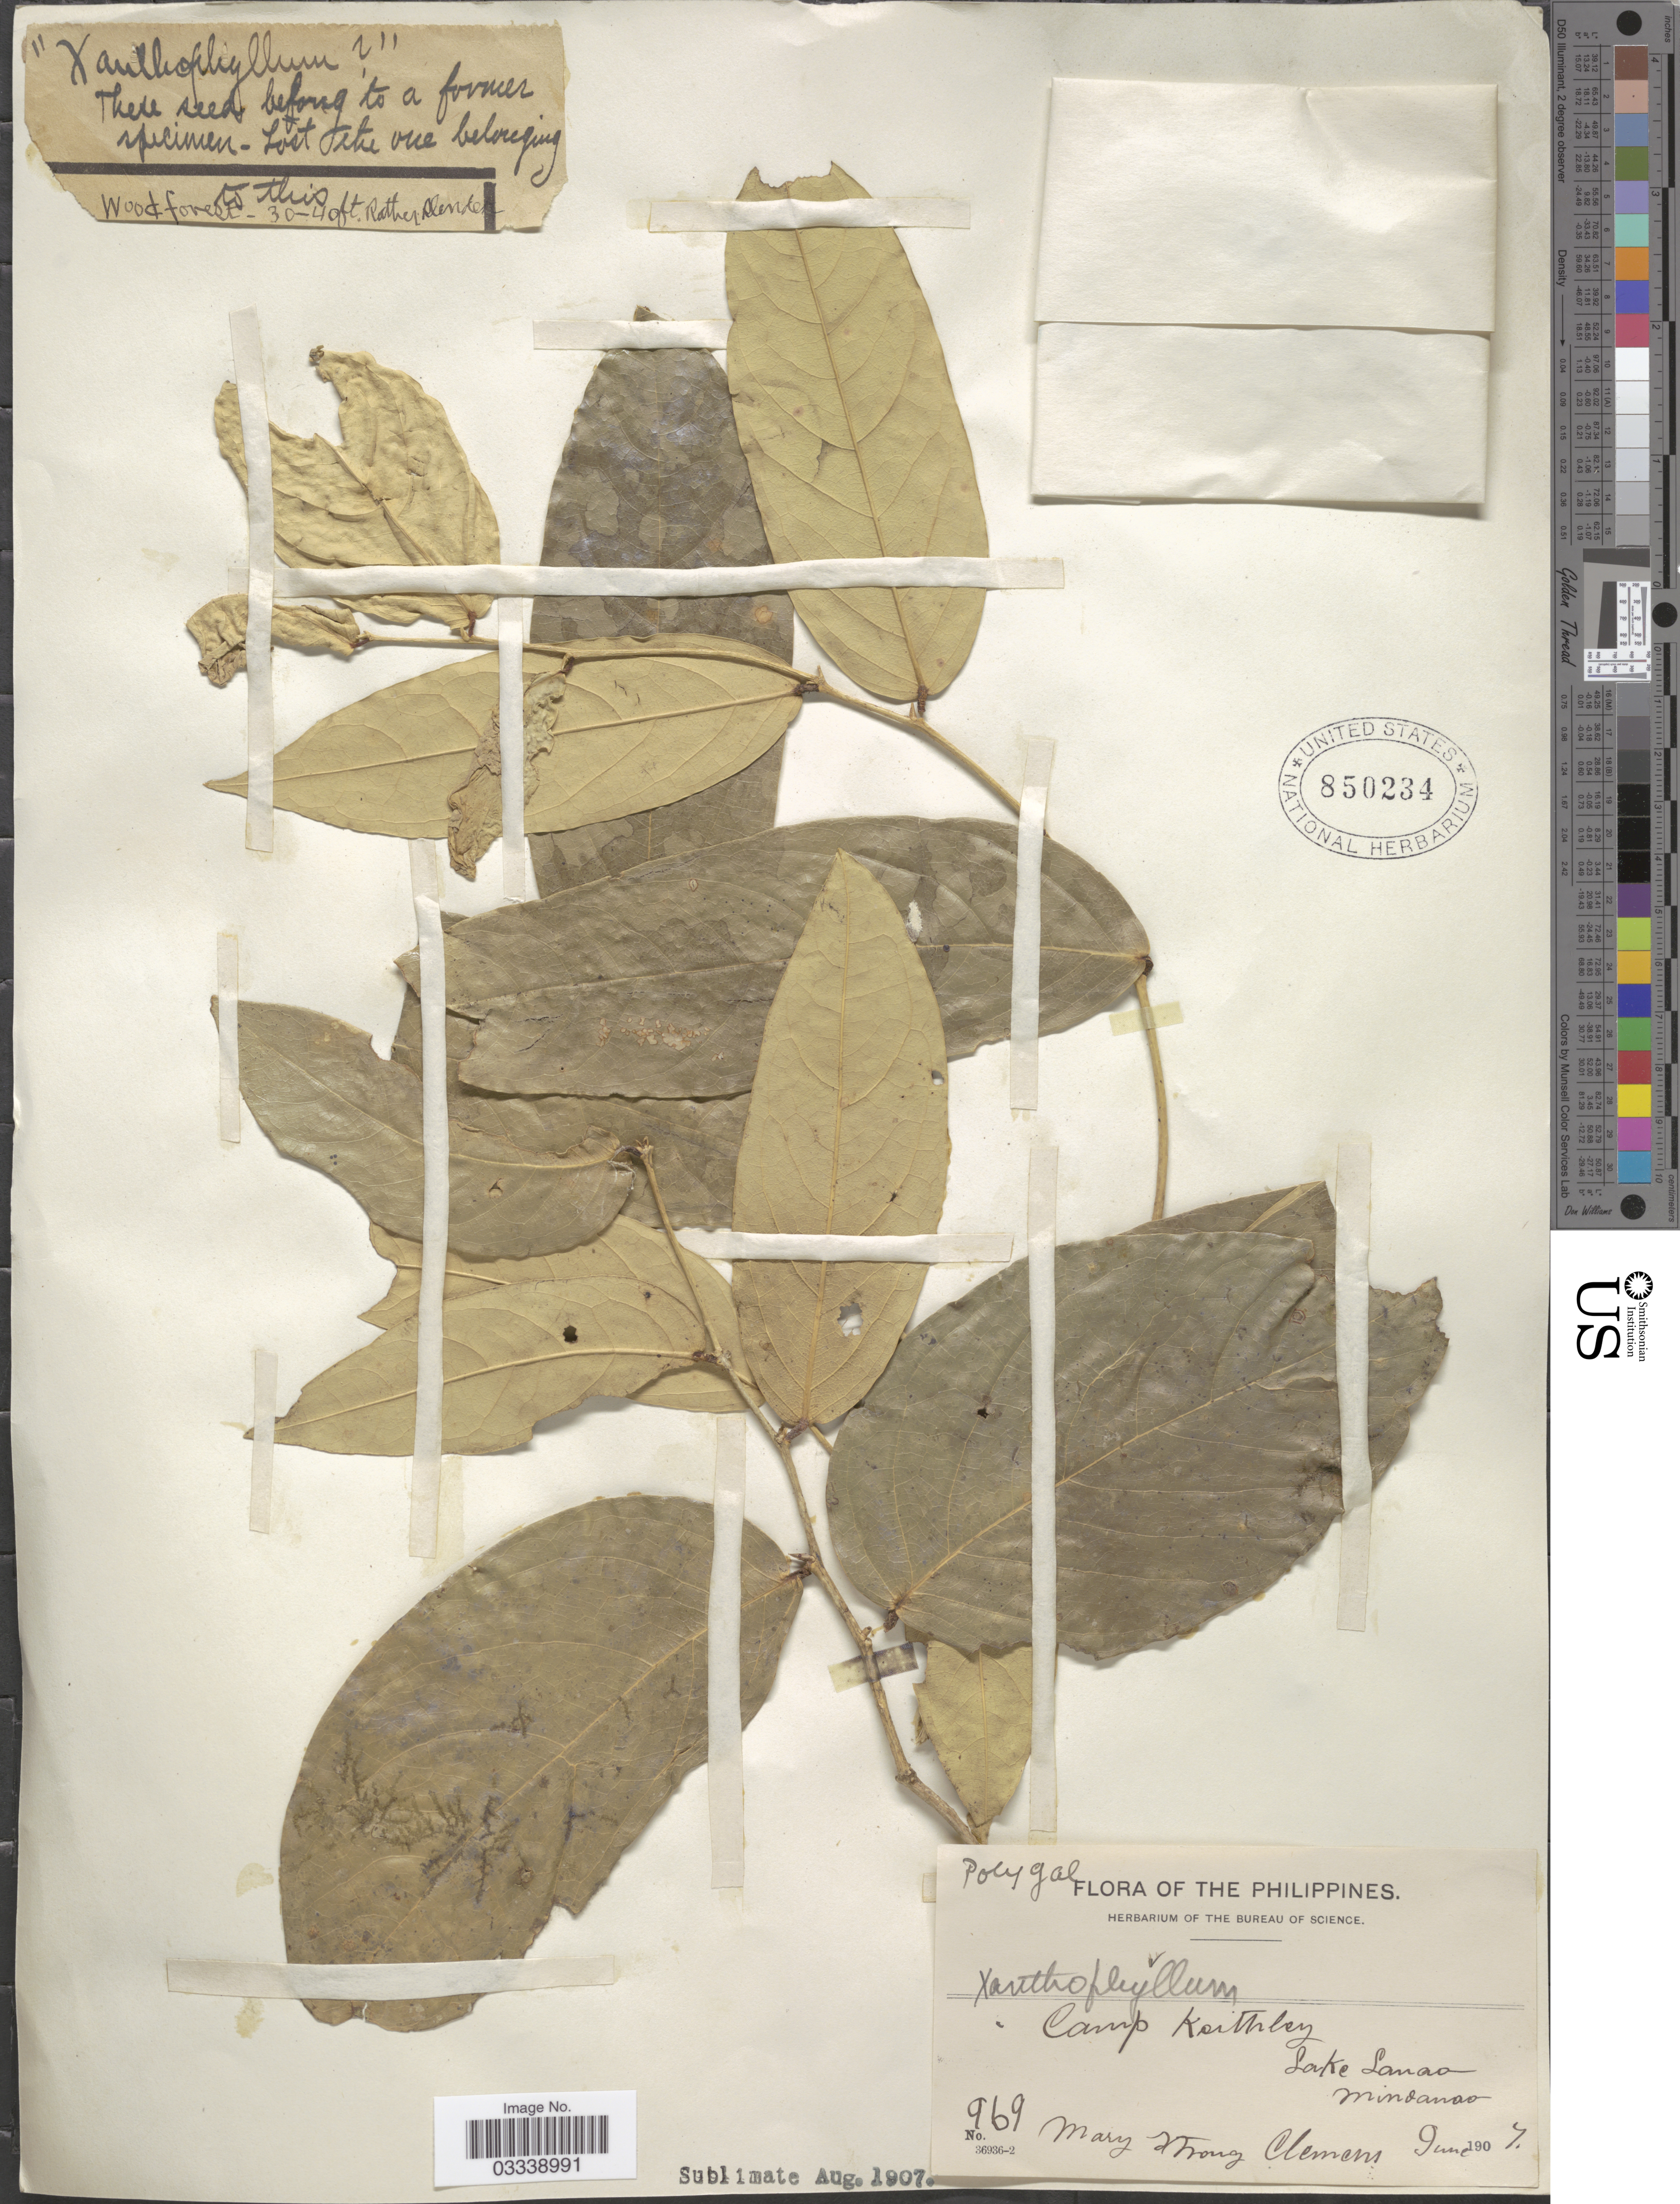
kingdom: Plantae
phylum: Tracheophyta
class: Magnoliopsida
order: Fabales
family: Polygalaceae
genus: Xanthophyllum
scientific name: Xanthophyllum sp.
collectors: M. S. Clemens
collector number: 969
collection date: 1907-06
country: Philippines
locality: Camp Keithley. Lake Lanao, Mindanao.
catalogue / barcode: US 850234